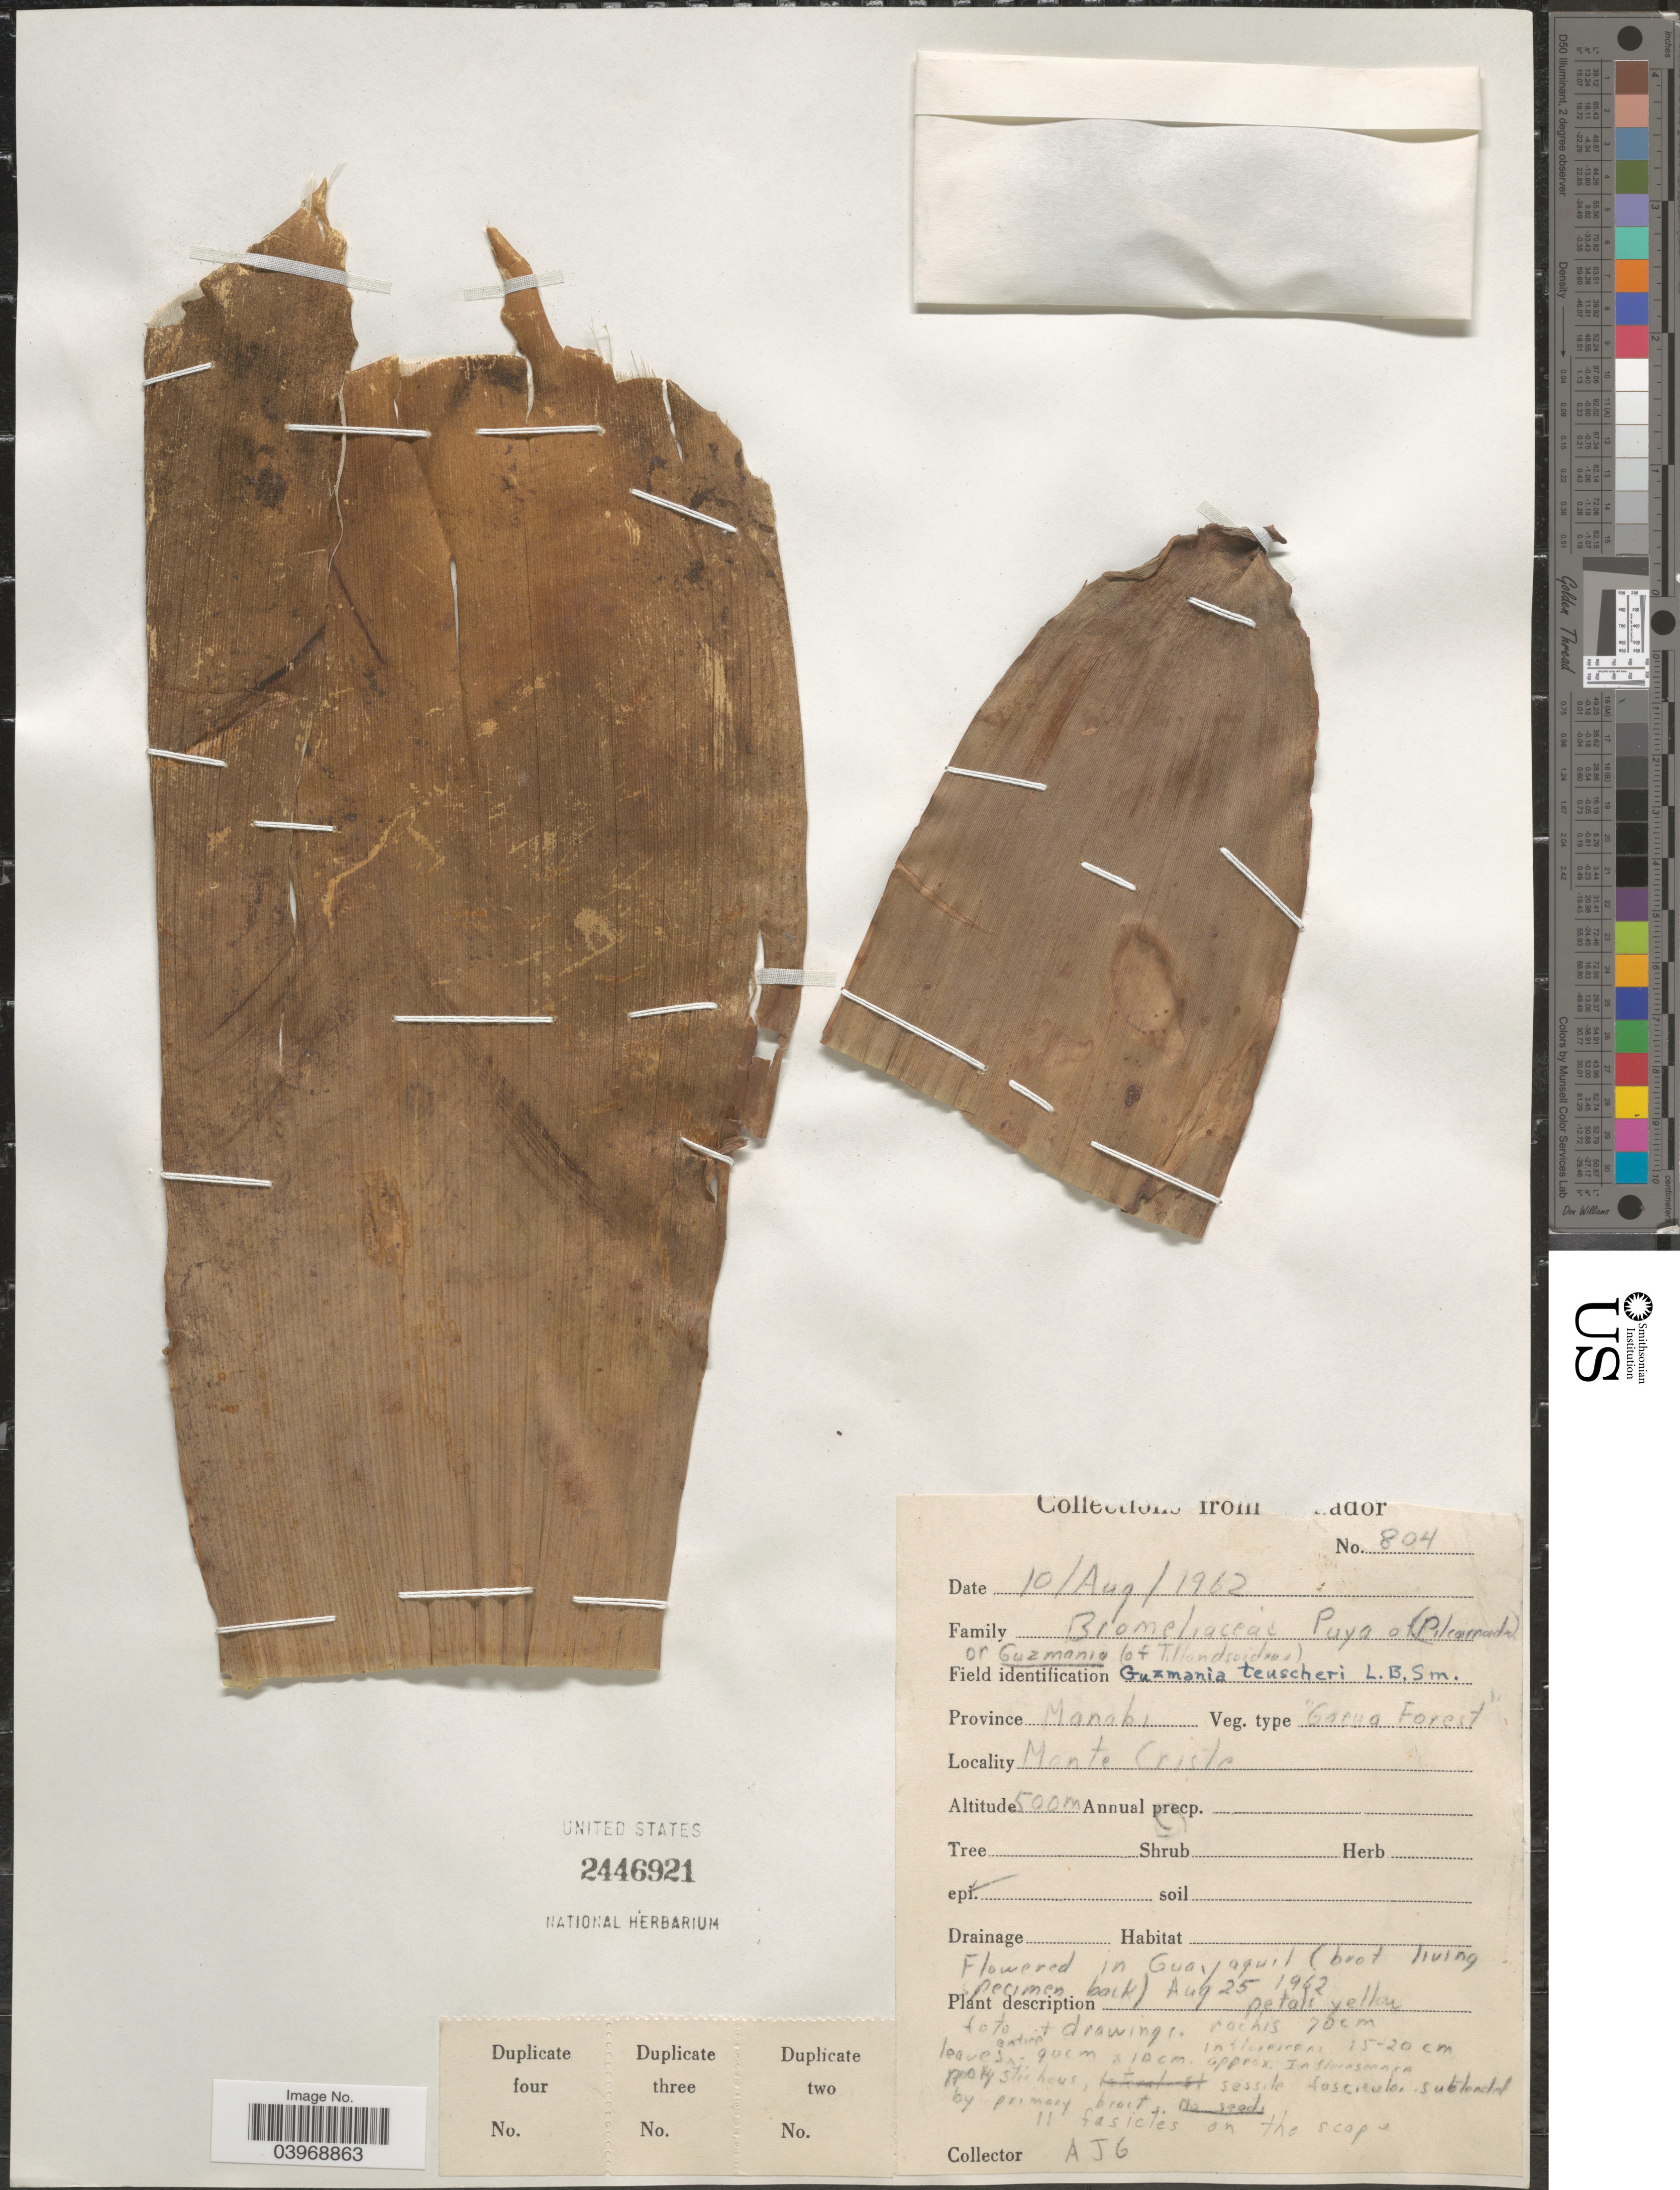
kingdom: Plantae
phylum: Tracheophyta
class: Liliopsida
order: Poales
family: Bromeliaceae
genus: Guzmania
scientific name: Guzmania teuscheri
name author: L.B. Sm.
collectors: A. J. G.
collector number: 804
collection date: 1962-08-10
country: Ecuador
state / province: Manabí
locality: Veg. type 'Garua Forest' Monte Criste.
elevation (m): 500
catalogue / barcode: US 2446921